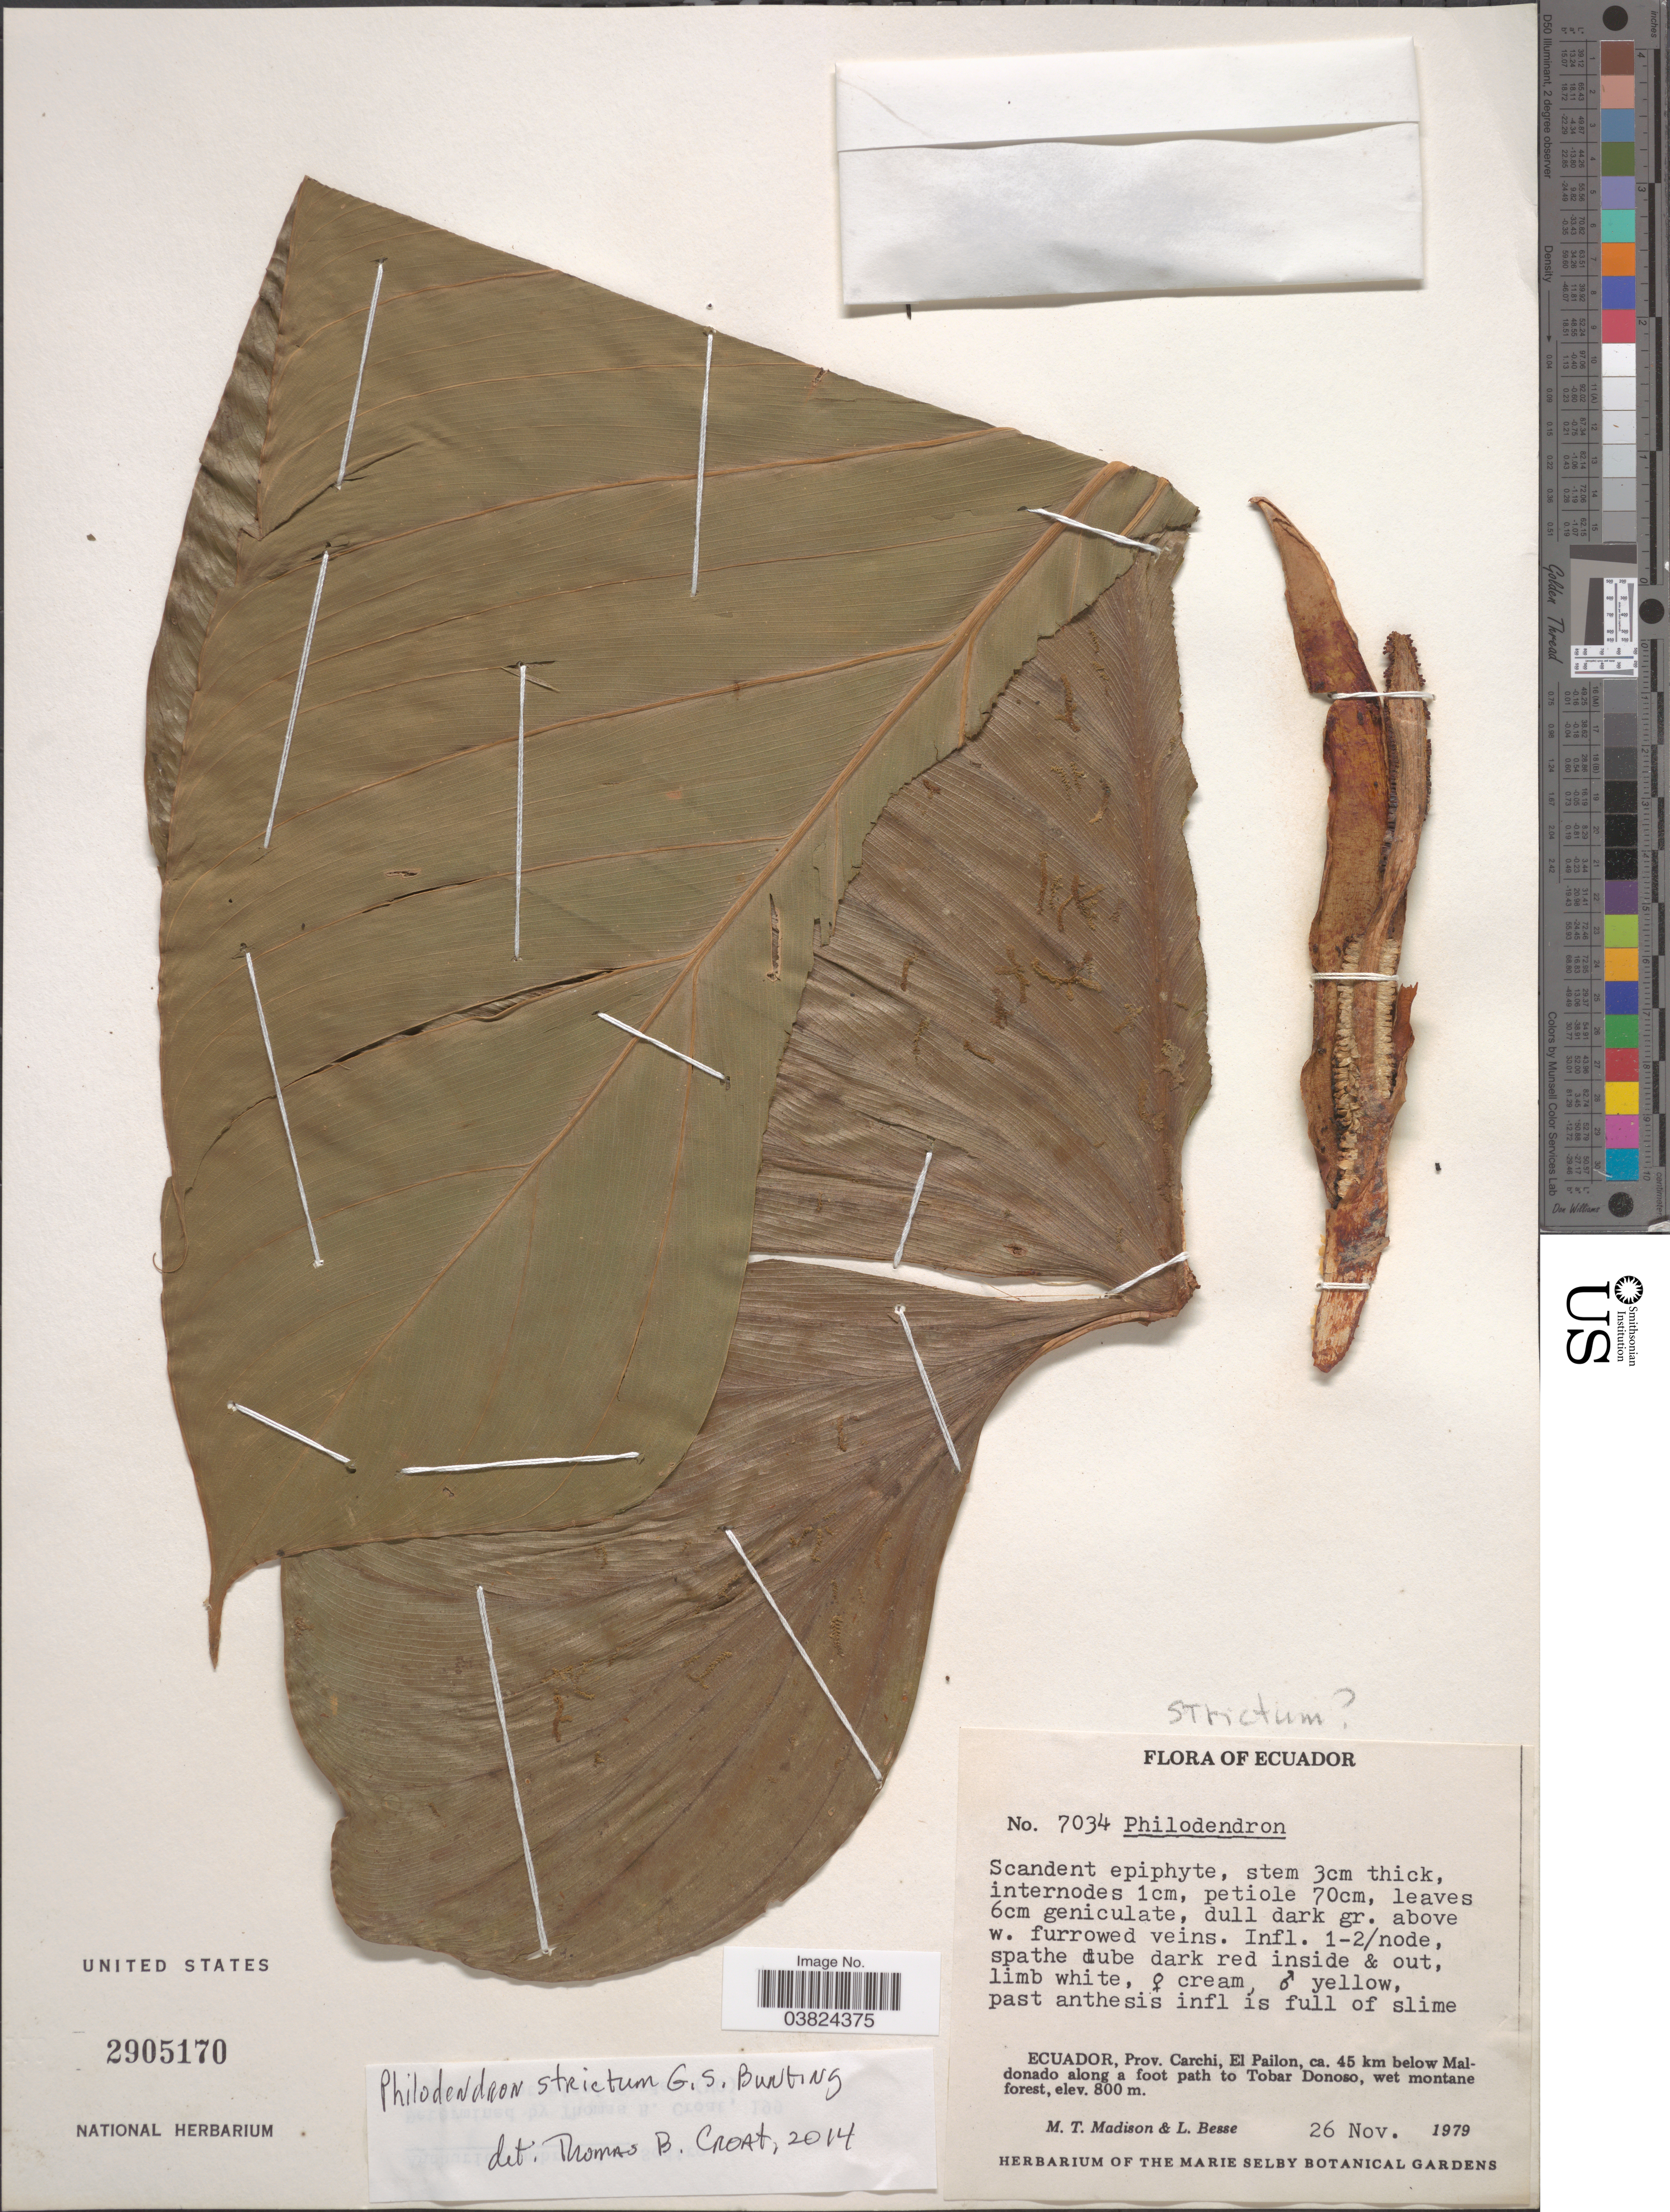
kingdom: Plantae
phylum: Tracheophyta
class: Liliopsida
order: Alismatales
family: Araceae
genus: Philodendron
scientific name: Philodendron strictum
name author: G.S. Bunting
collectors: M. T. Madison & L. Besse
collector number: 7034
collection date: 1979-11-26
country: Ecuador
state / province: Carchi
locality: El Pailon, ca. 45 km below Maldonado, along a foot path to Tobar Donoso.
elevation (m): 800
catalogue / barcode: US 2905170